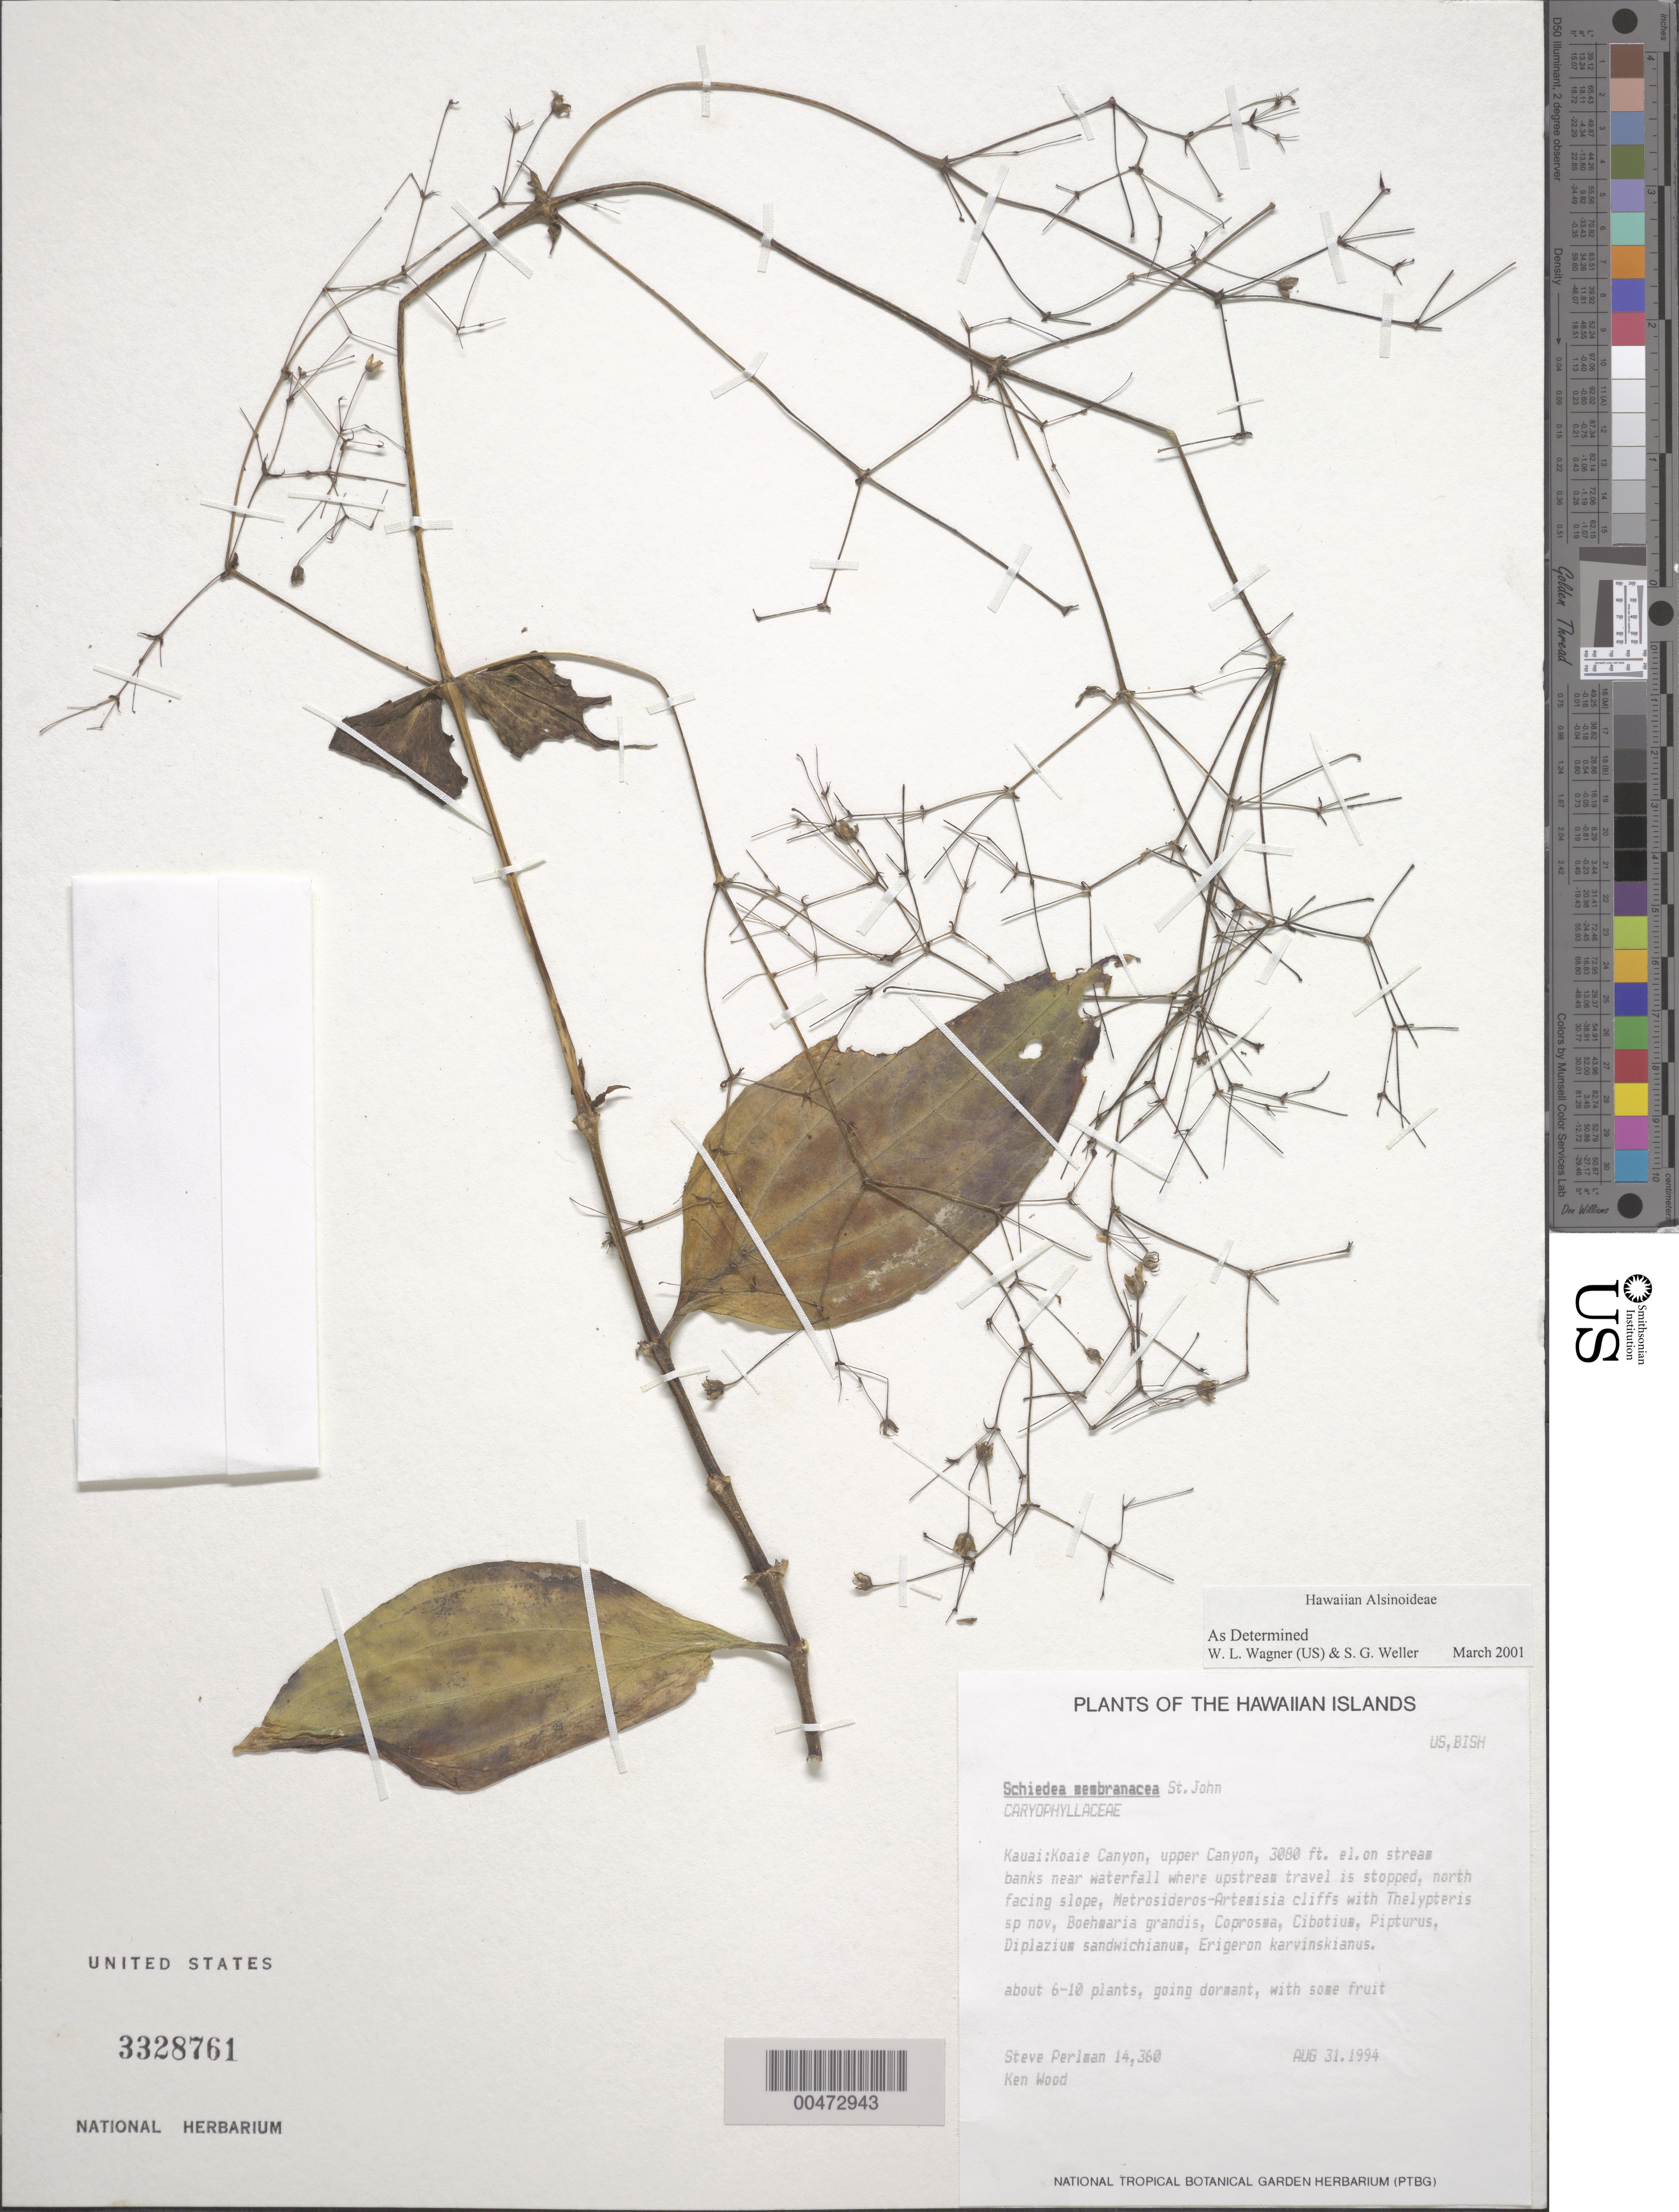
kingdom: Plantae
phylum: Tracheophyta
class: Magnoliopsida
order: Caryophyllales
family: Caryophyllaceae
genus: Schiedea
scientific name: Schiedea membranacea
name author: H. St. John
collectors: S. P. Perlman & K. Wood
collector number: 14360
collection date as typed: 31 Aug 1994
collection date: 1994-08-31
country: United States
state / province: Hawaii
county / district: Kauai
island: Kaua'i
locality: Koaie Canyon, upper Canyon, on stream banks near waterfall where upstream travel is stopped, N facing slope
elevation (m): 939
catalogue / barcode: US 3328761